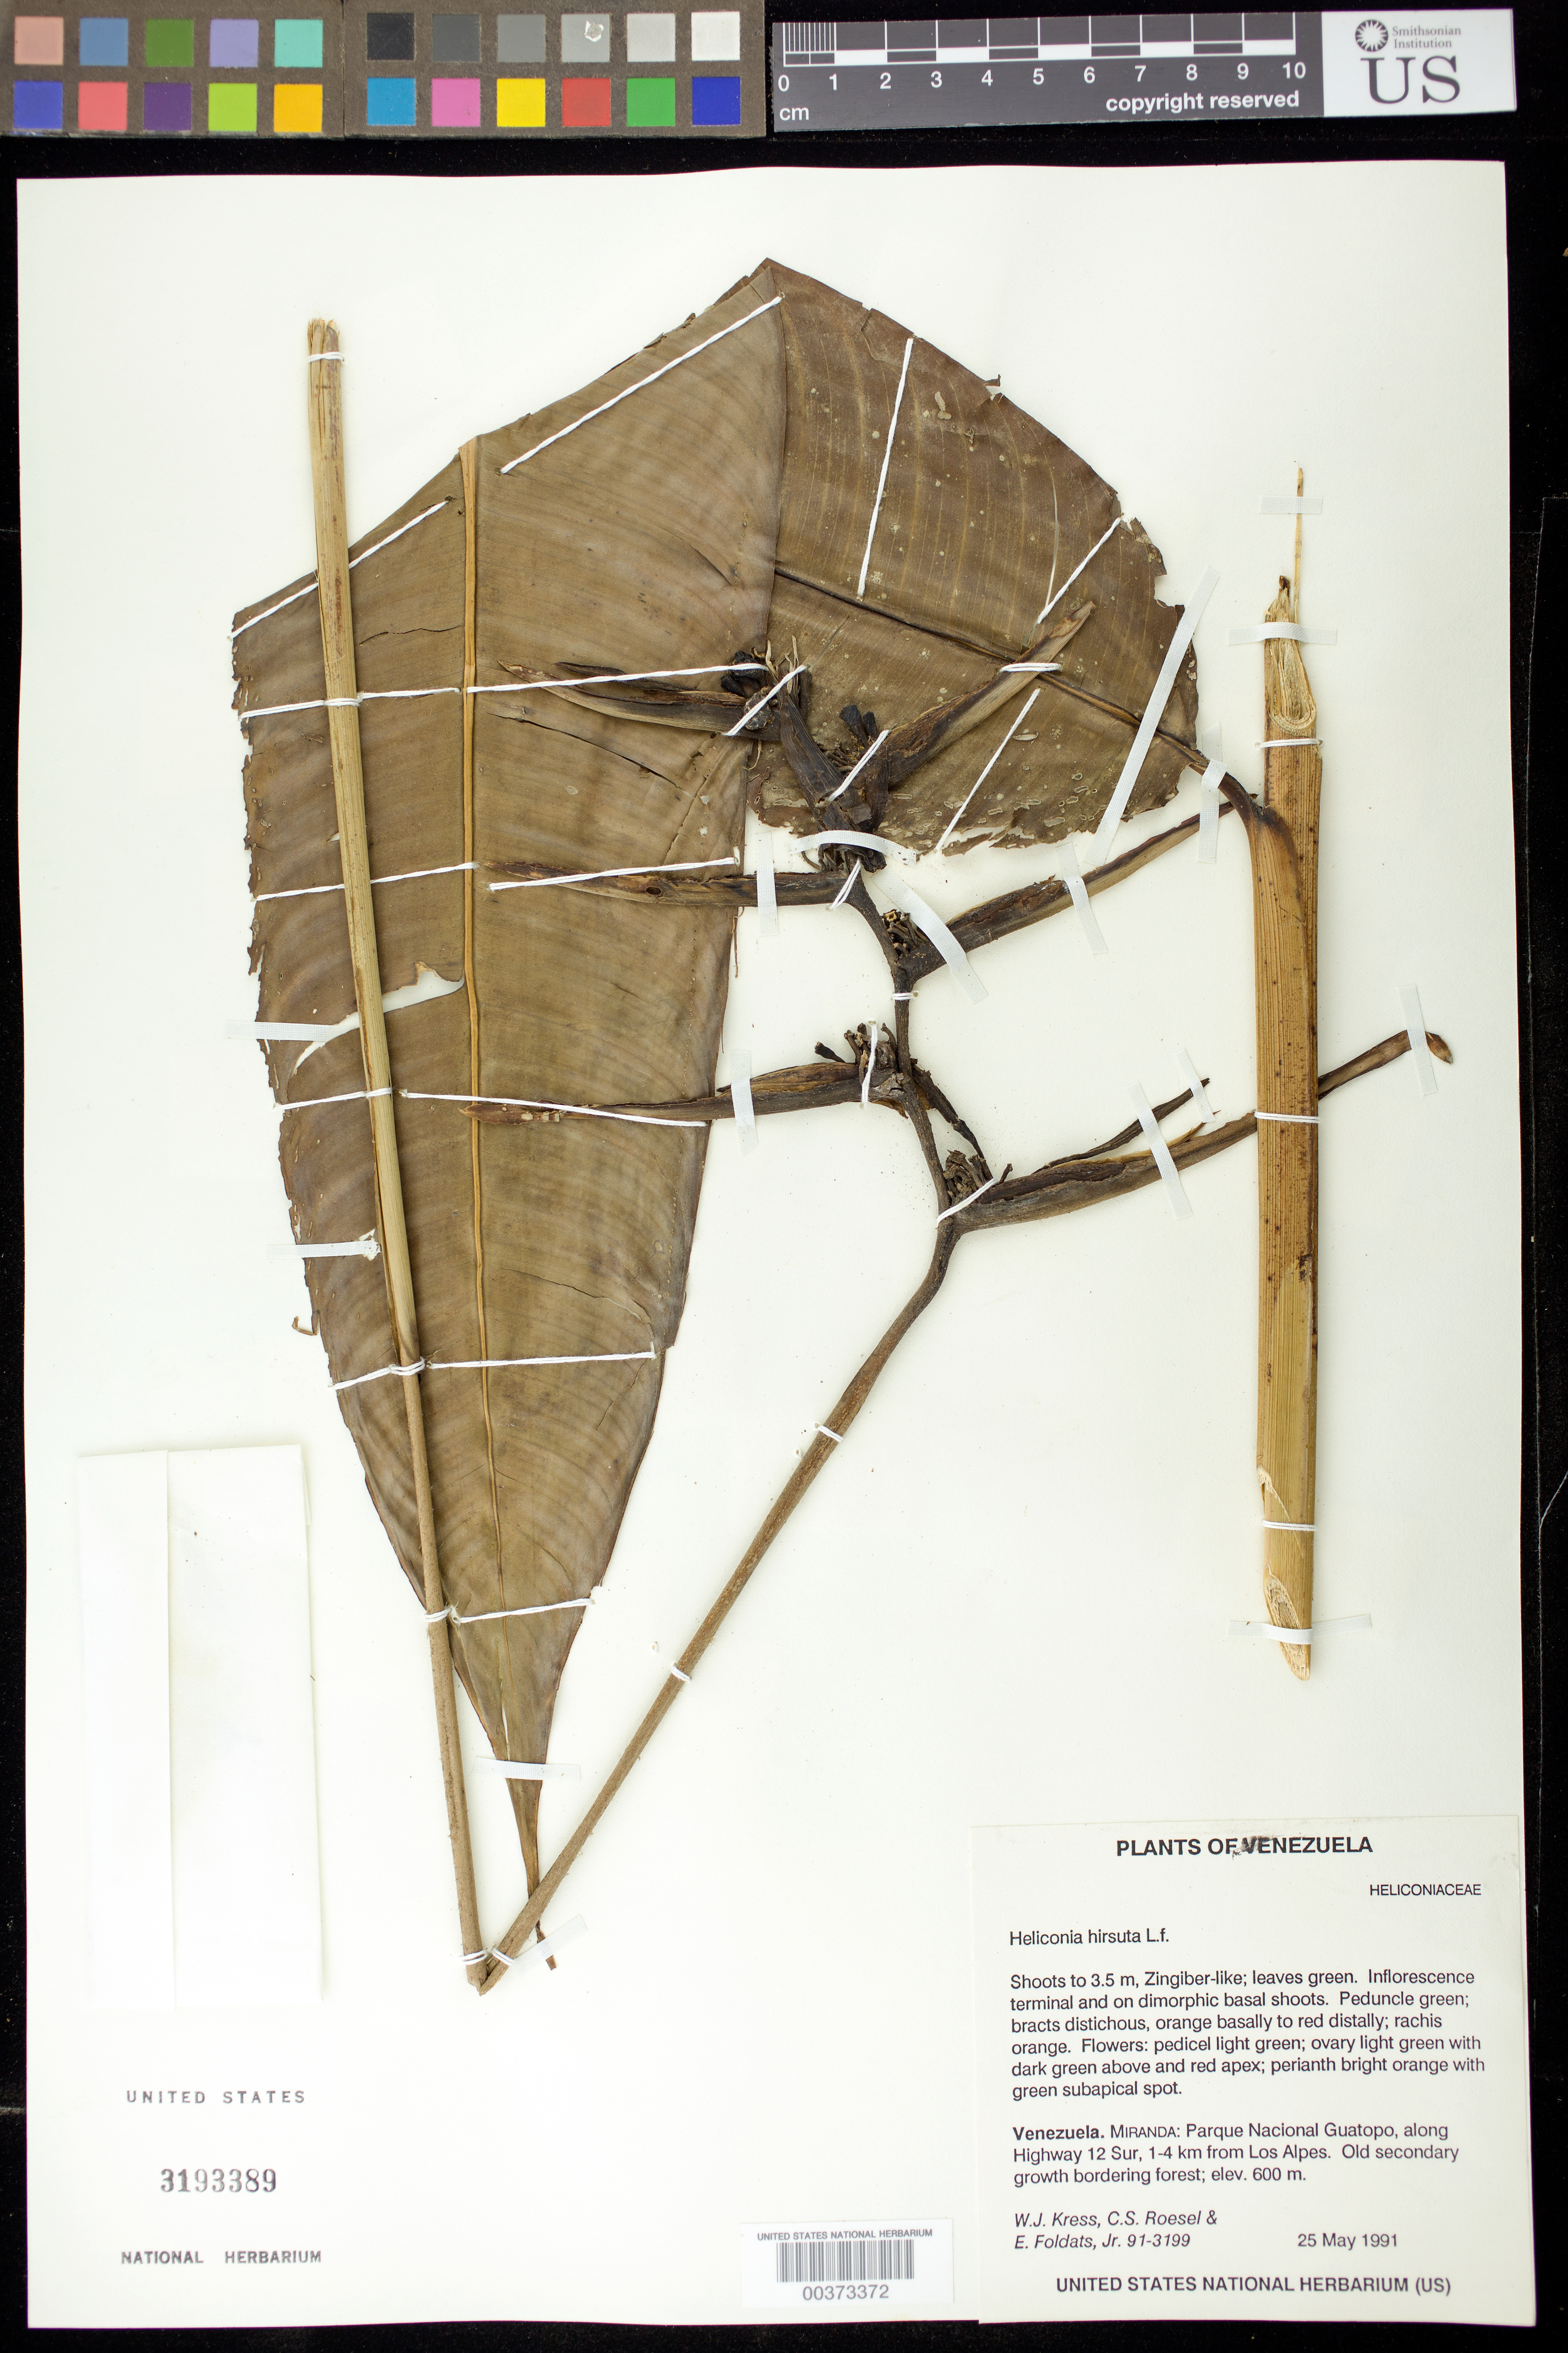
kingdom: Plantae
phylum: Tracheophyta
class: Liliopsida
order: Zingiberales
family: Heliconiaceae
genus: Heliconia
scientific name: Heliconia bihai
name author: (L.) L.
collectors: W. J. Kress, C. S. Roesel & E. Foldats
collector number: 91-3199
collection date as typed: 25 May 1991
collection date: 1991-05-25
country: Venezuela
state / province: Miranda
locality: Parque nacional guatopo, along hwy 12 sur, 1-4 km from los alpes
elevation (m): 600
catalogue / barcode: US 3193389